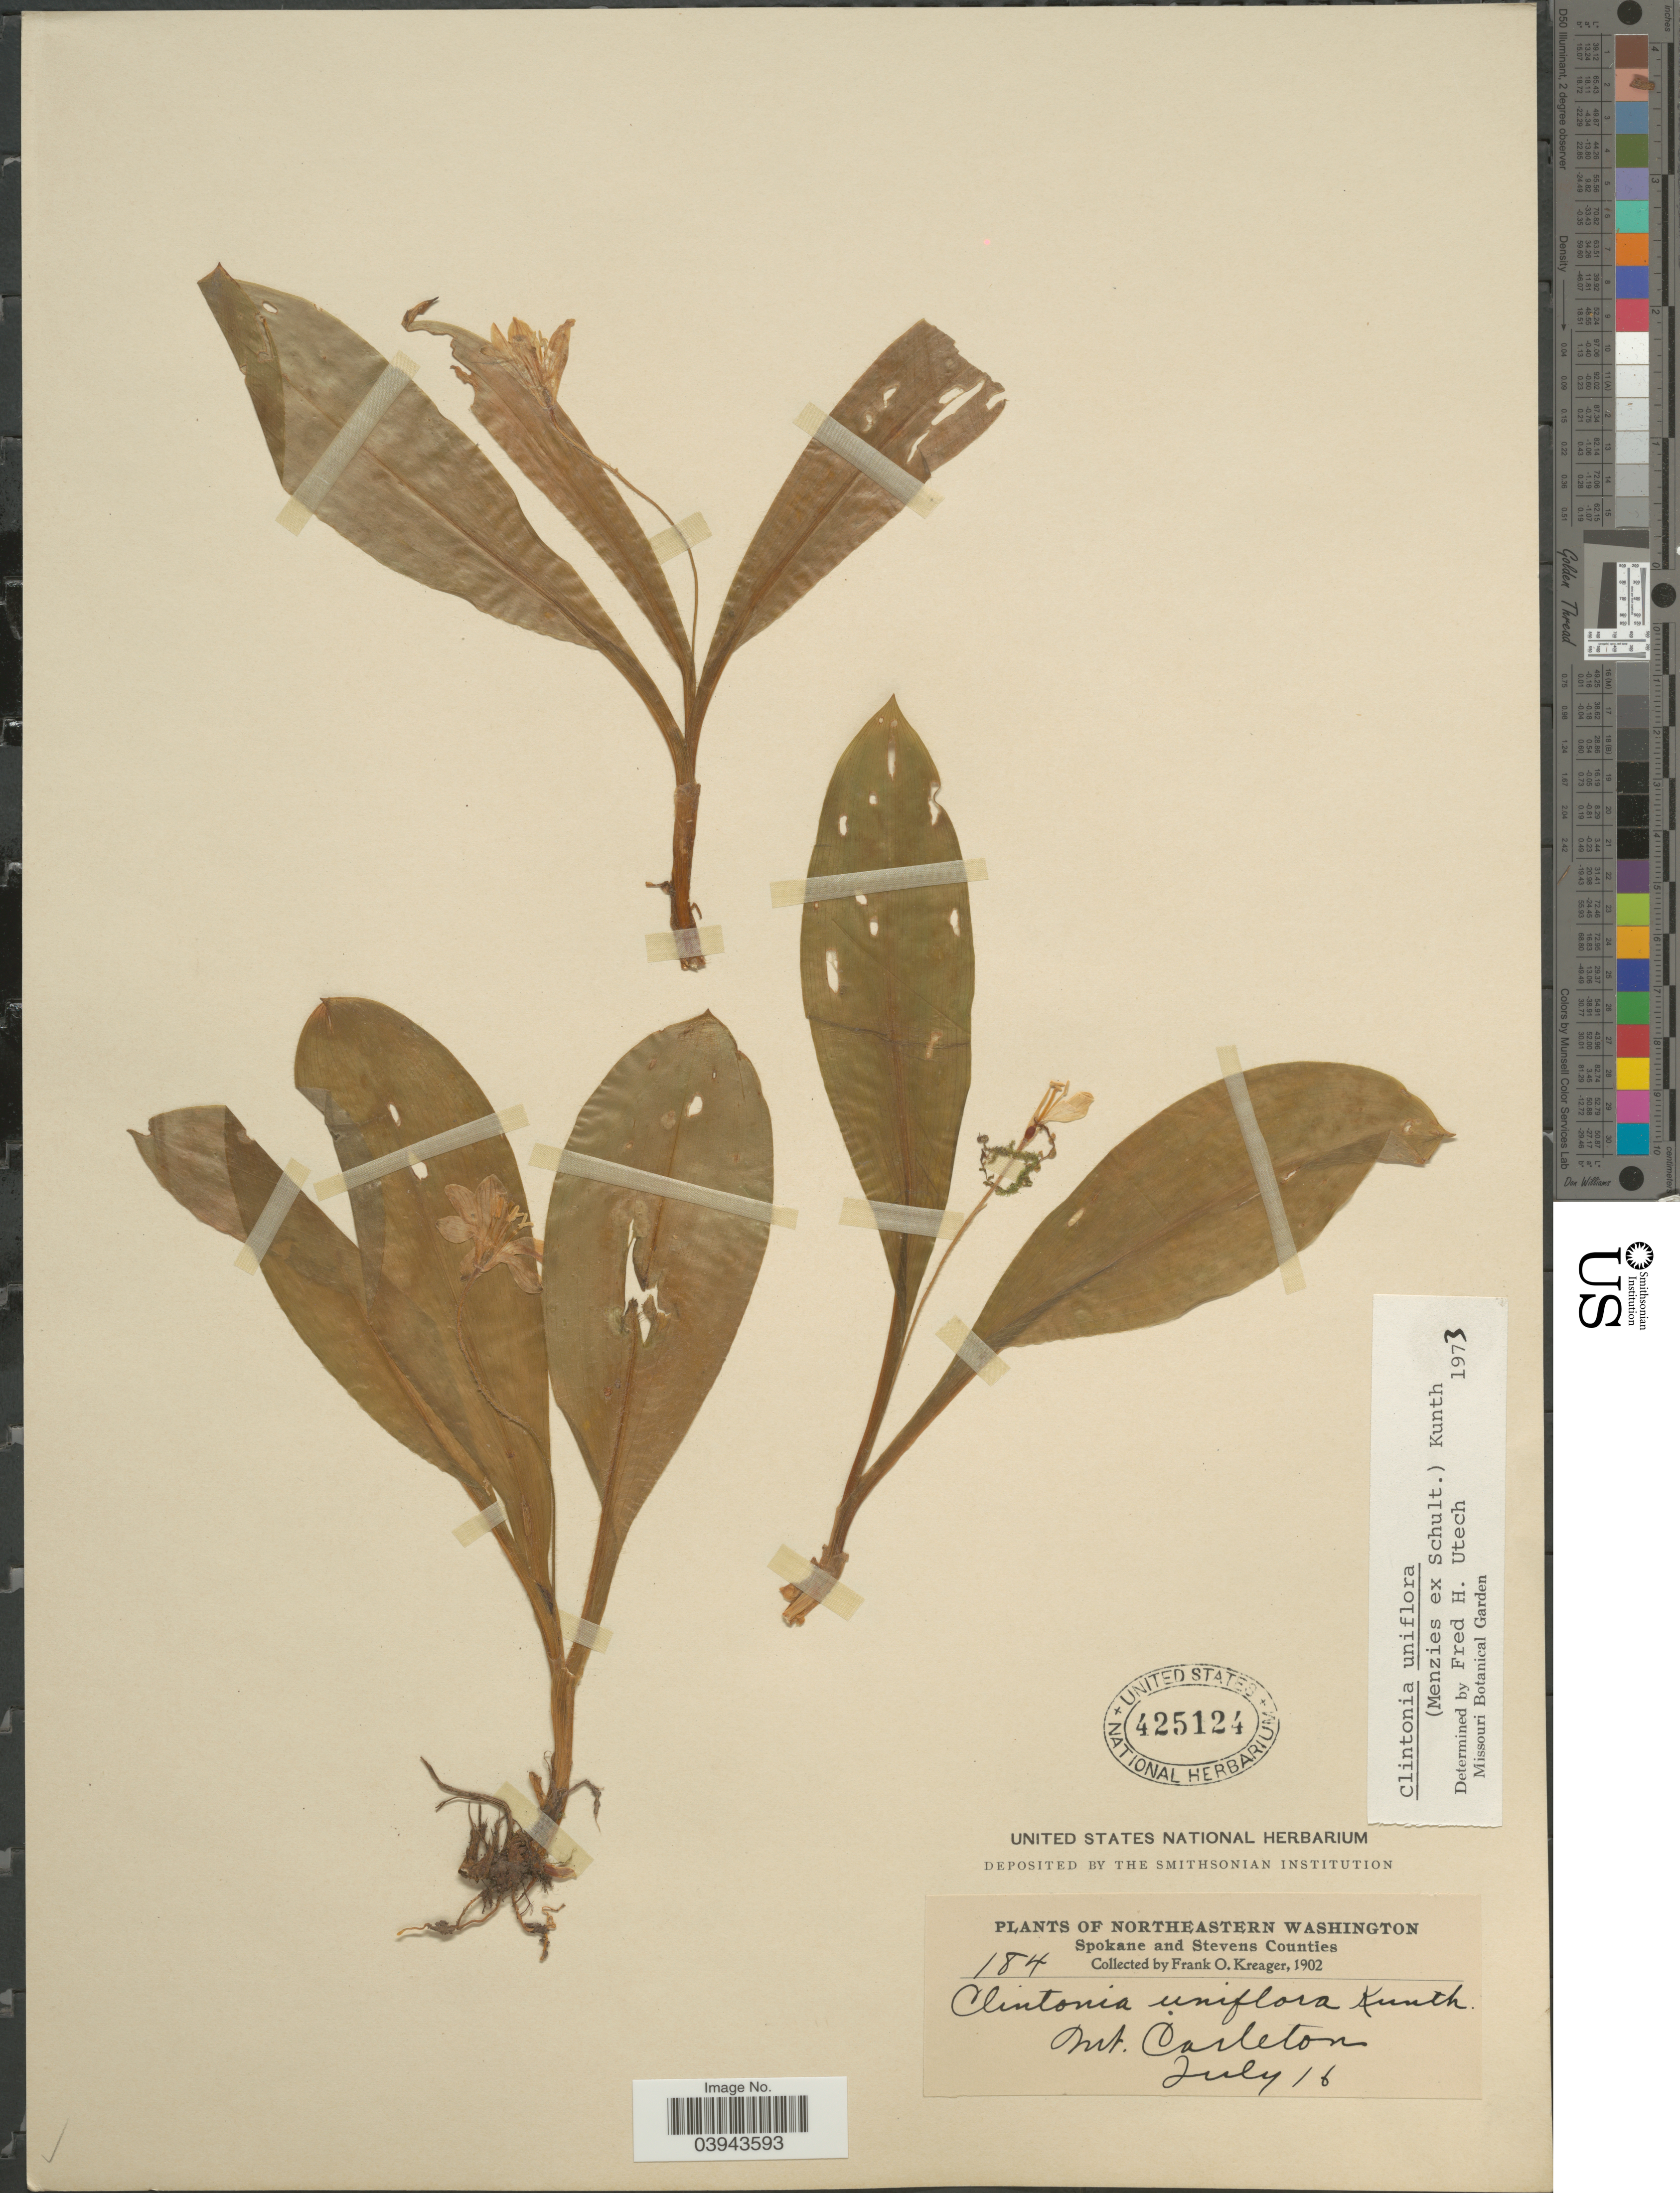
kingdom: Plantae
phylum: Tracheophyta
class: Liliopsida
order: Liliales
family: Liliaceae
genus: Clintonia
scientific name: Clintonia uniflora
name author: Kunth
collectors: F. Kreager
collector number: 184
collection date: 1902-07-16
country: United States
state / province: Washington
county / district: Spokane / Stevens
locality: Northeastern Washington. Spokane and Stevens Counties. Mt. Carleton.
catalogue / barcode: US 425124